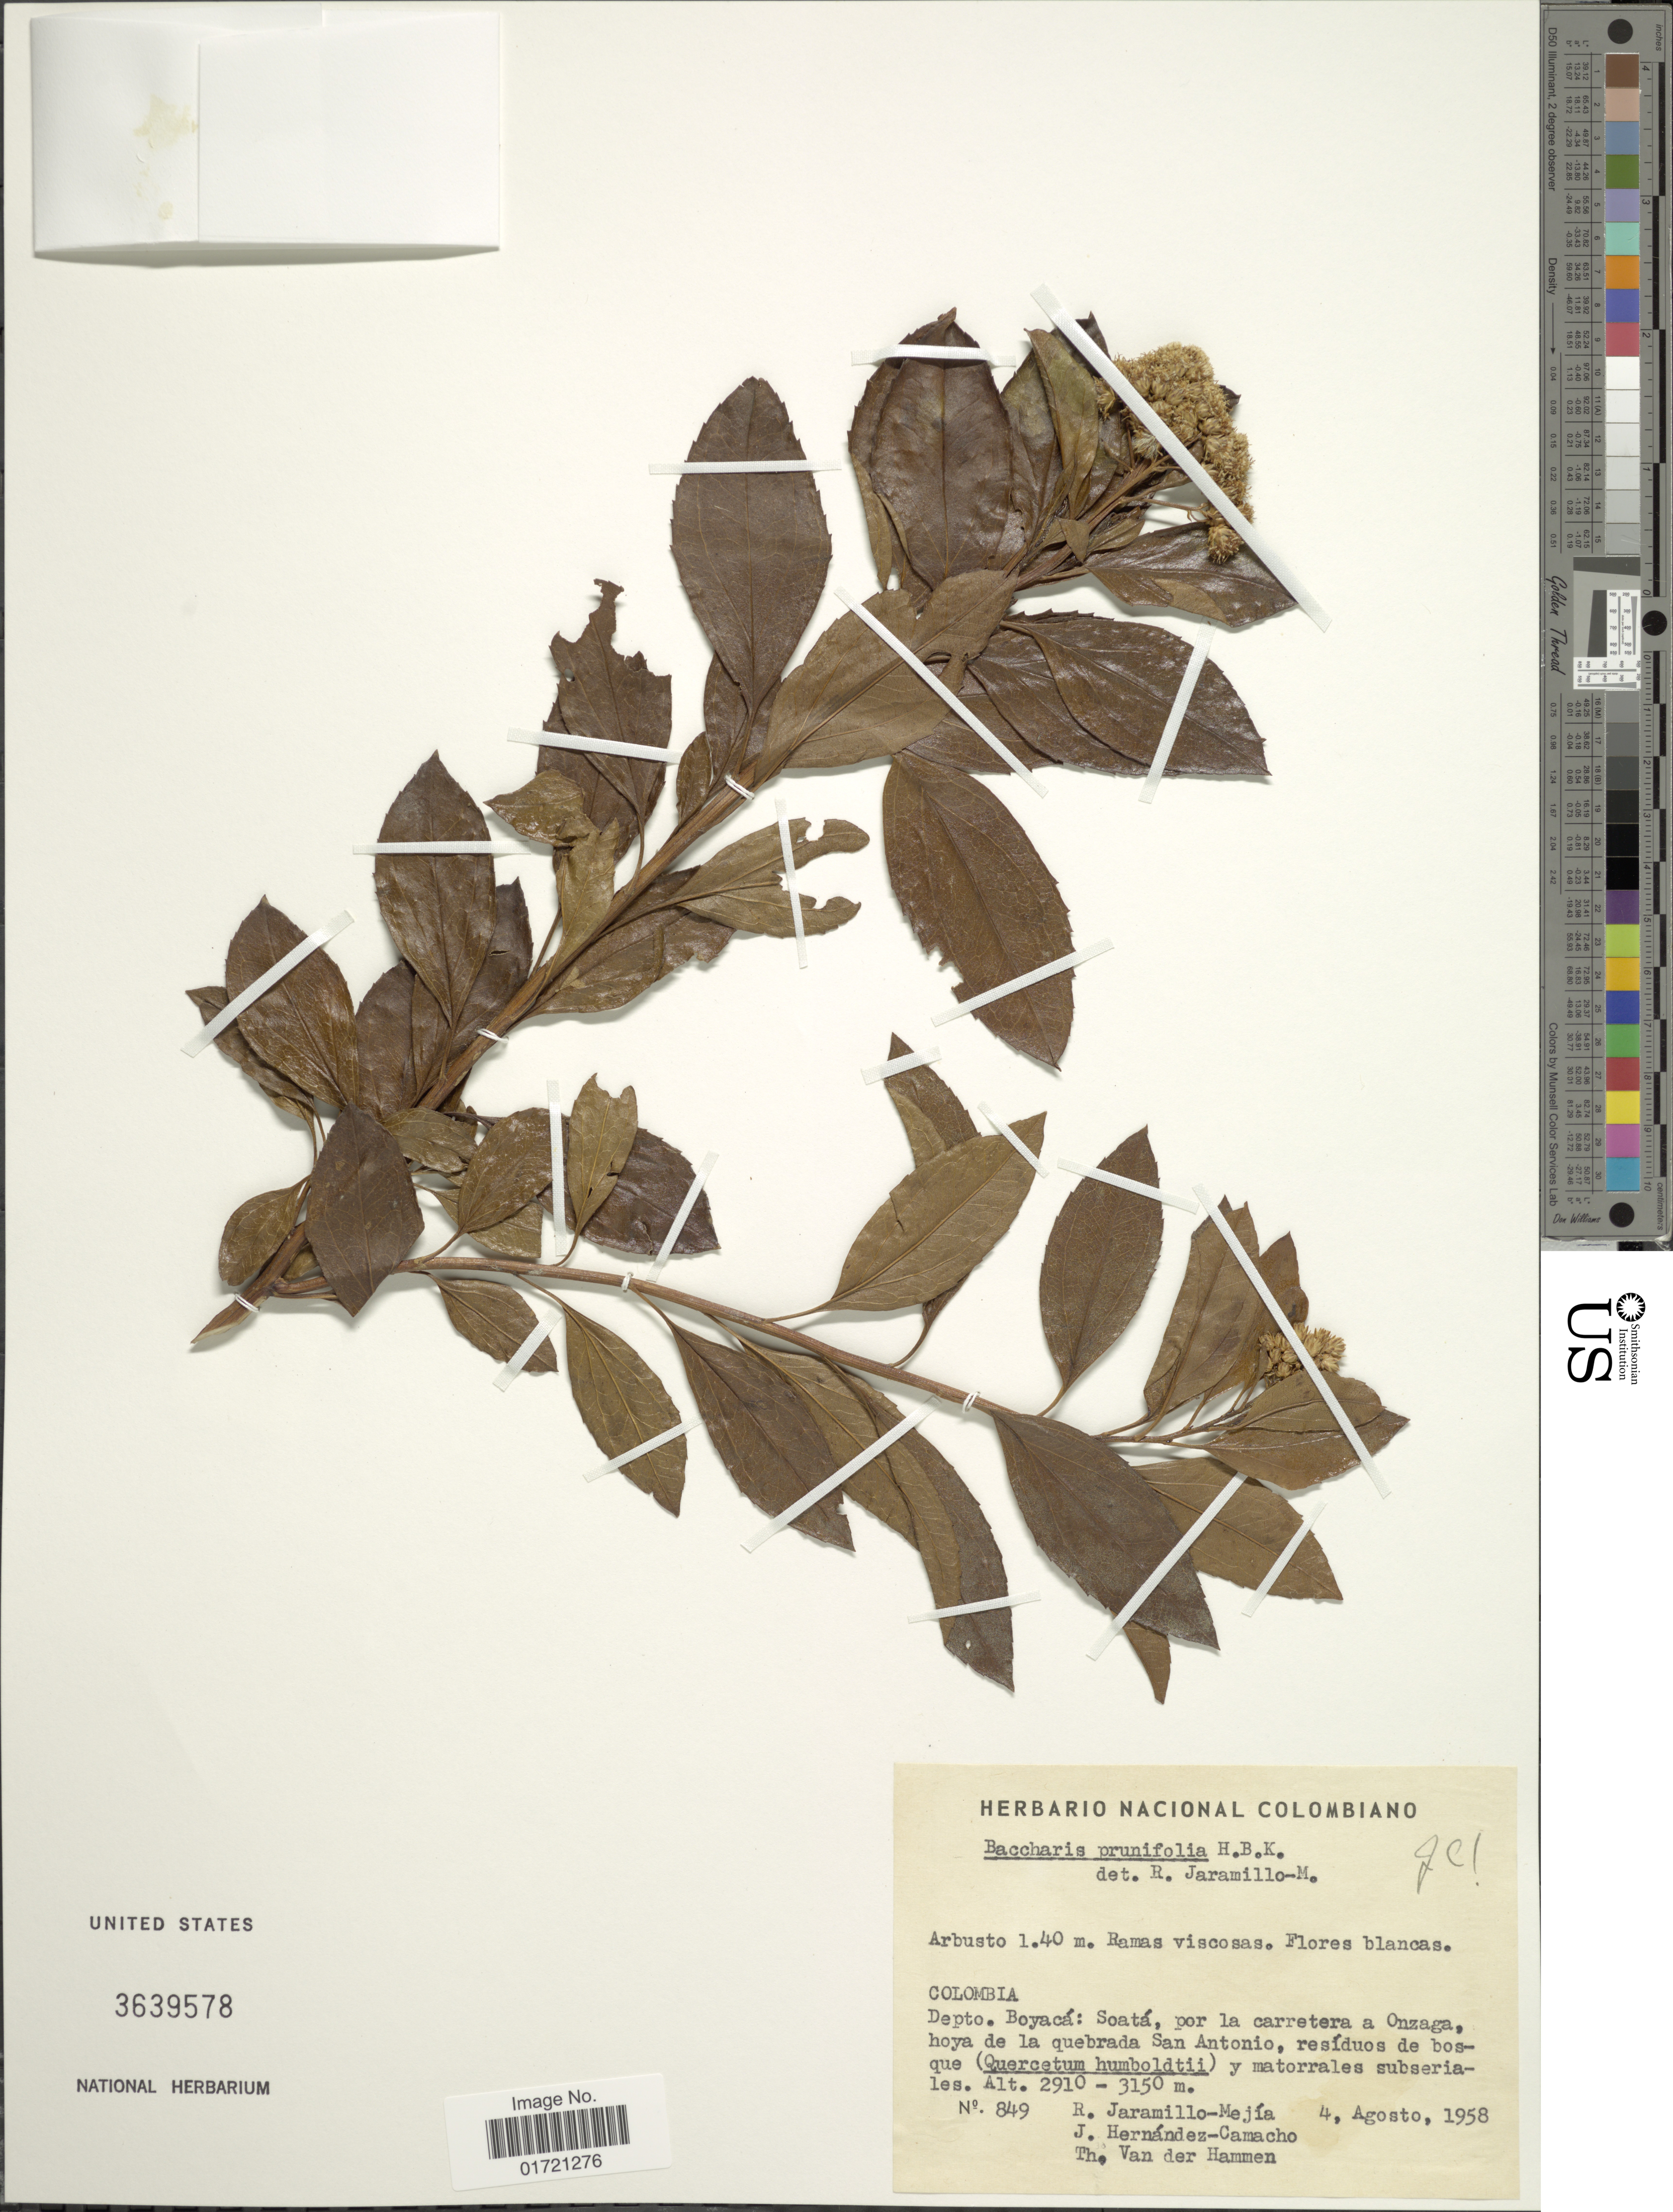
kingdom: Plantae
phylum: Tracheophyta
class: Magnoliopsida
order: Asterales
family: Asteraceae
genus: Baccharis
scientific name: Baccharis prunifolia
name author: Kunth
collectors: R. Jaramillo M., J. Hernandez Camacho & T. Hammen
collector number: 849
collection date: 1958-08-04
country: Colombia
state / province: Boyacá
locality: Colombia. Depto. Boyacá: Soatá, por la carretera a Onzaga, hoya de la quebrada San Antonio.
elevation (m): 2910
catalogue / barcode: US 3639578